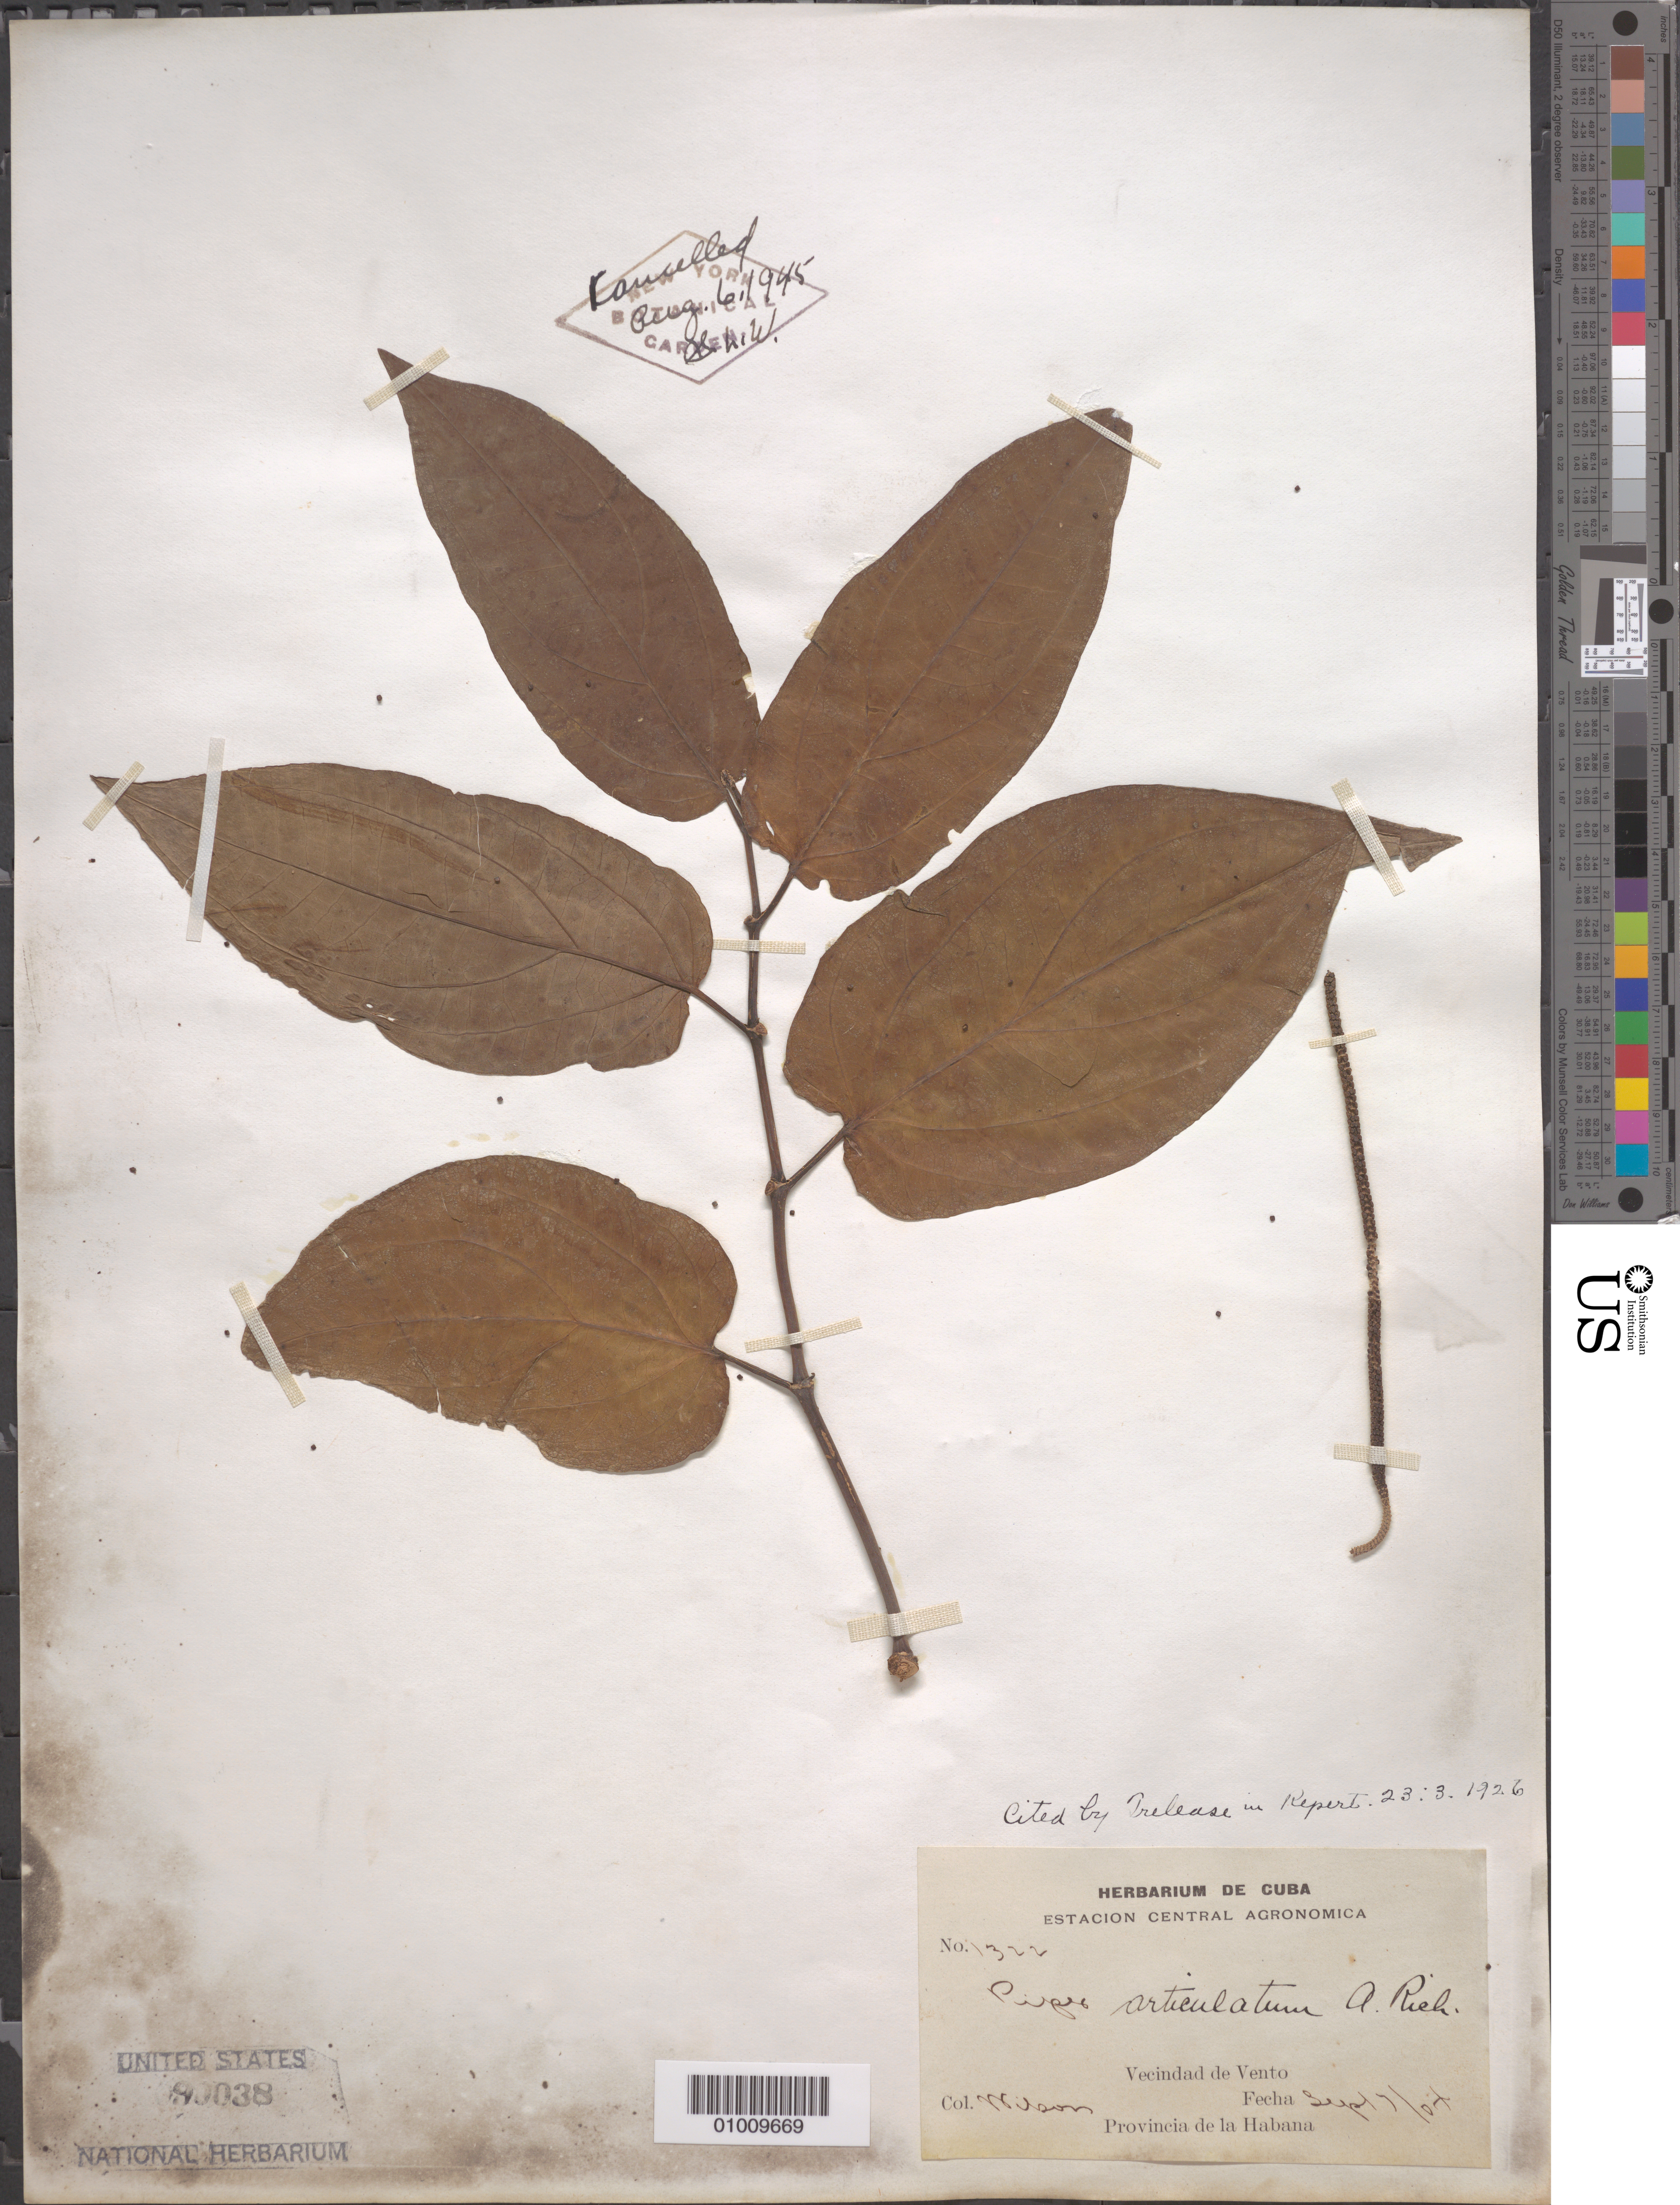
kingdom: Plantae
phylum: Tracheophyta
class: Magnoliopsida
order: Piperales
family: Piperaceae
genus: Piper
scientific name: Piper articulatum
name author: A. Rich.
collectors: -- Wilson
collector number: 1322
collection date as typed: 17 Sep 1904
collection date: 1904-09-17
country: Cuba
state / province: La Habana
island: Cuba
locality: Vecindad de Vento Province de la Habana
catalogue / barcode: US 90038